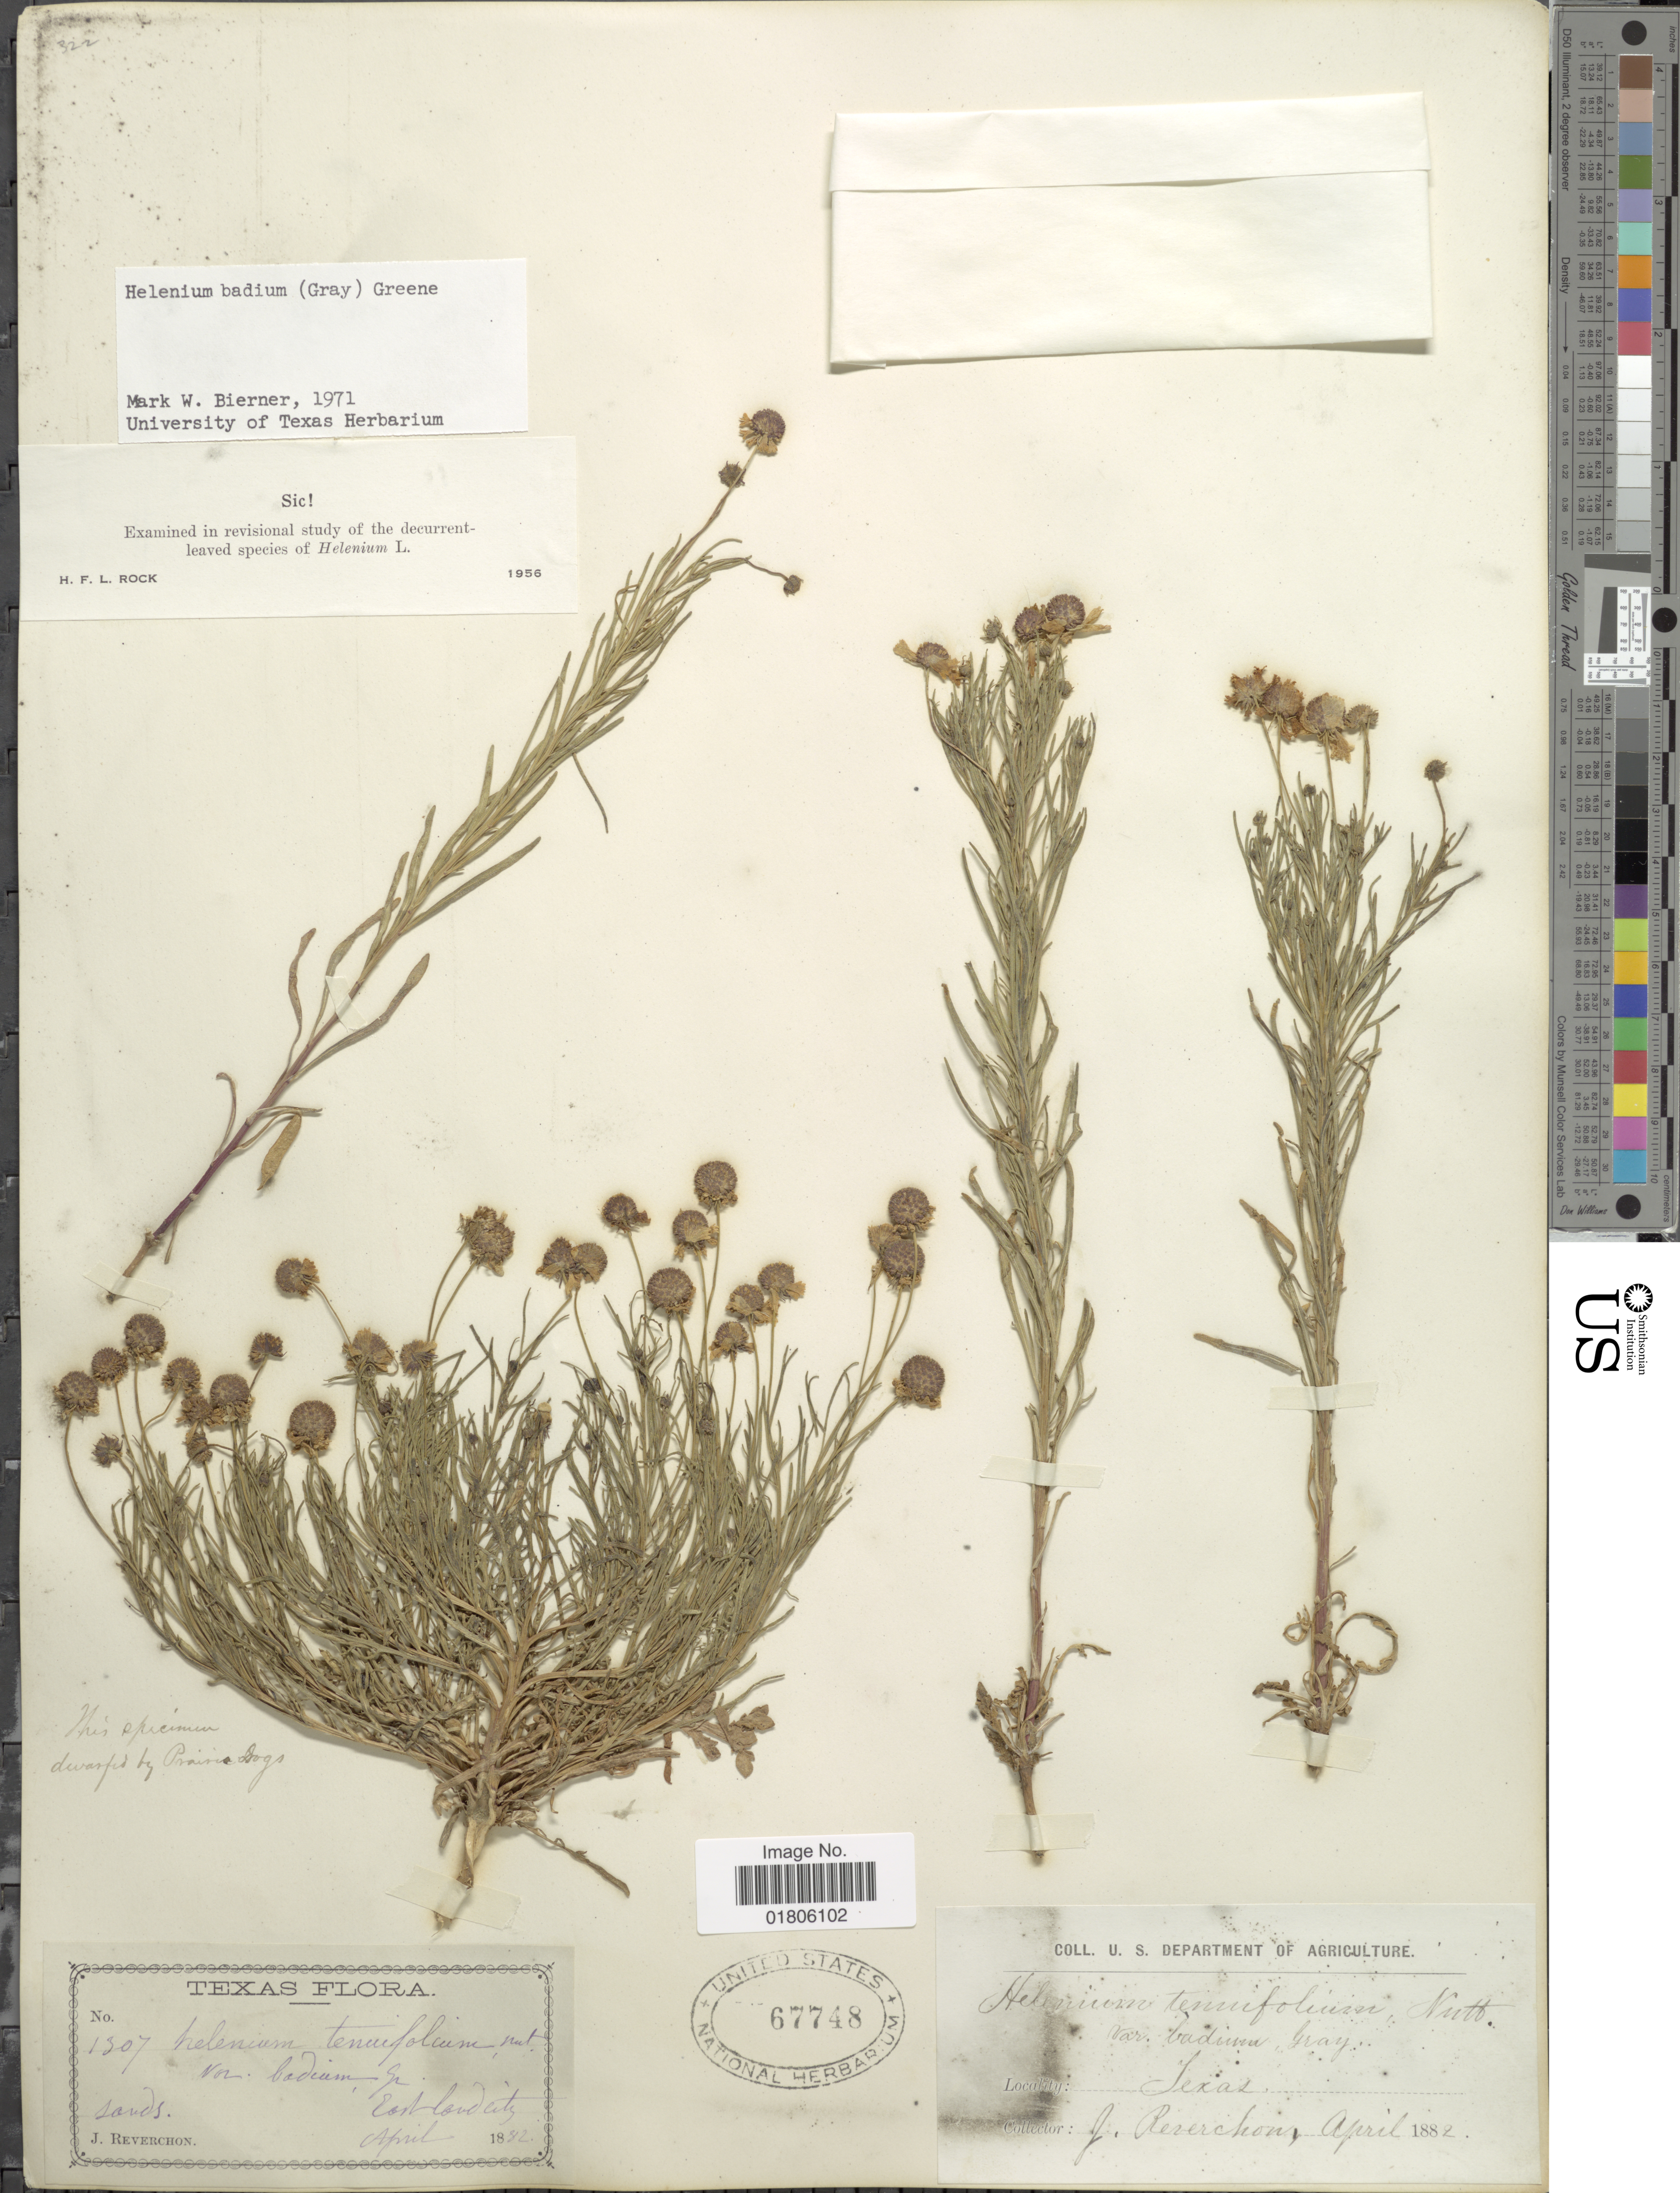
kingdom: Plantae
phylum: Tracheophyta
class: Magnoliopsida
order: Asterales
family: Asteraceae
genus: Helenium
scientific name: Helenium badium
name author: (A. Gray) Greene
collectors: J. Reverchon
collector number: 1307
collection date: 1882-04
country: United States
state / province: Texas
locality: East Low City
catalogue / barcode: US 67748